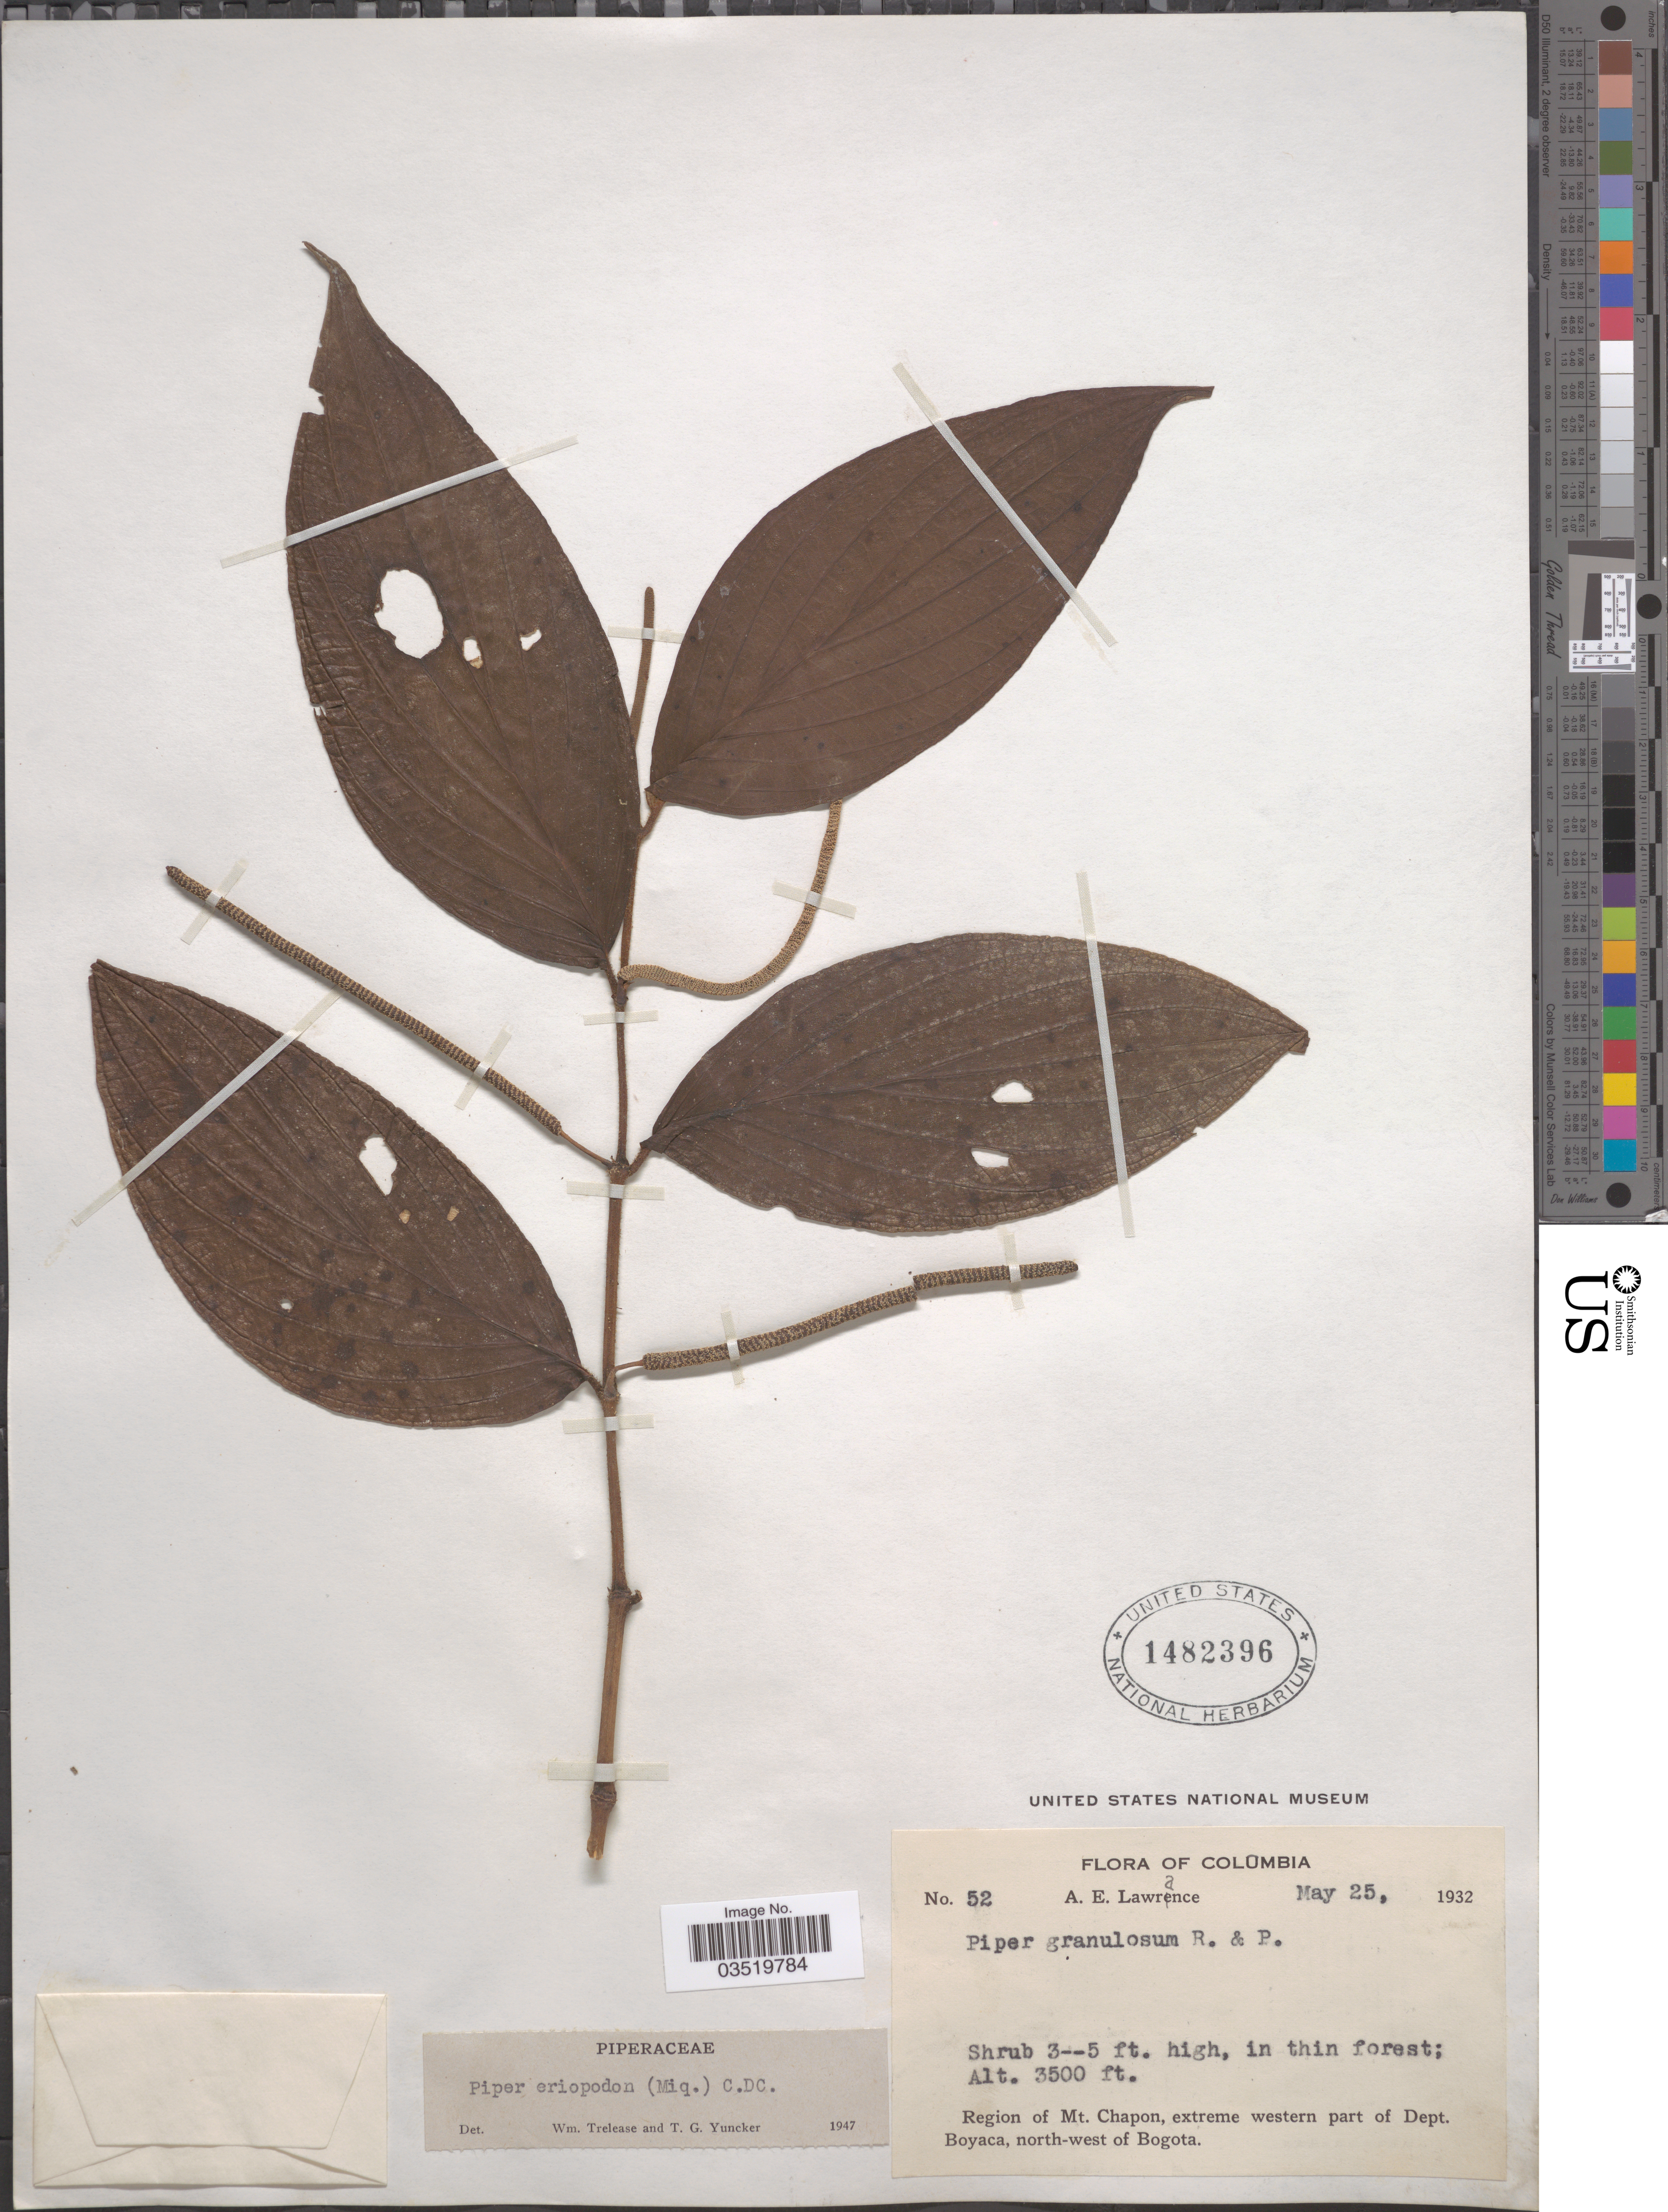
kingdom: Plantae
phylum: Tracheophyta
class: Magnoliopsida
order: Piperales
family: Piperaceae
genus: Piper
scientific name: Piper eriopodon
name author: C. DC.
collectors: A. Lawrance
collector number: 52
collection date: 1932-05-25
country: Colombia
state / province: Boyacá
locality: Region of Mt. Chapon, extreme western part of Dept. Boyaca, north-west of Bogota.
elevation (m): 1067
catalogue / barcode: US 1482396